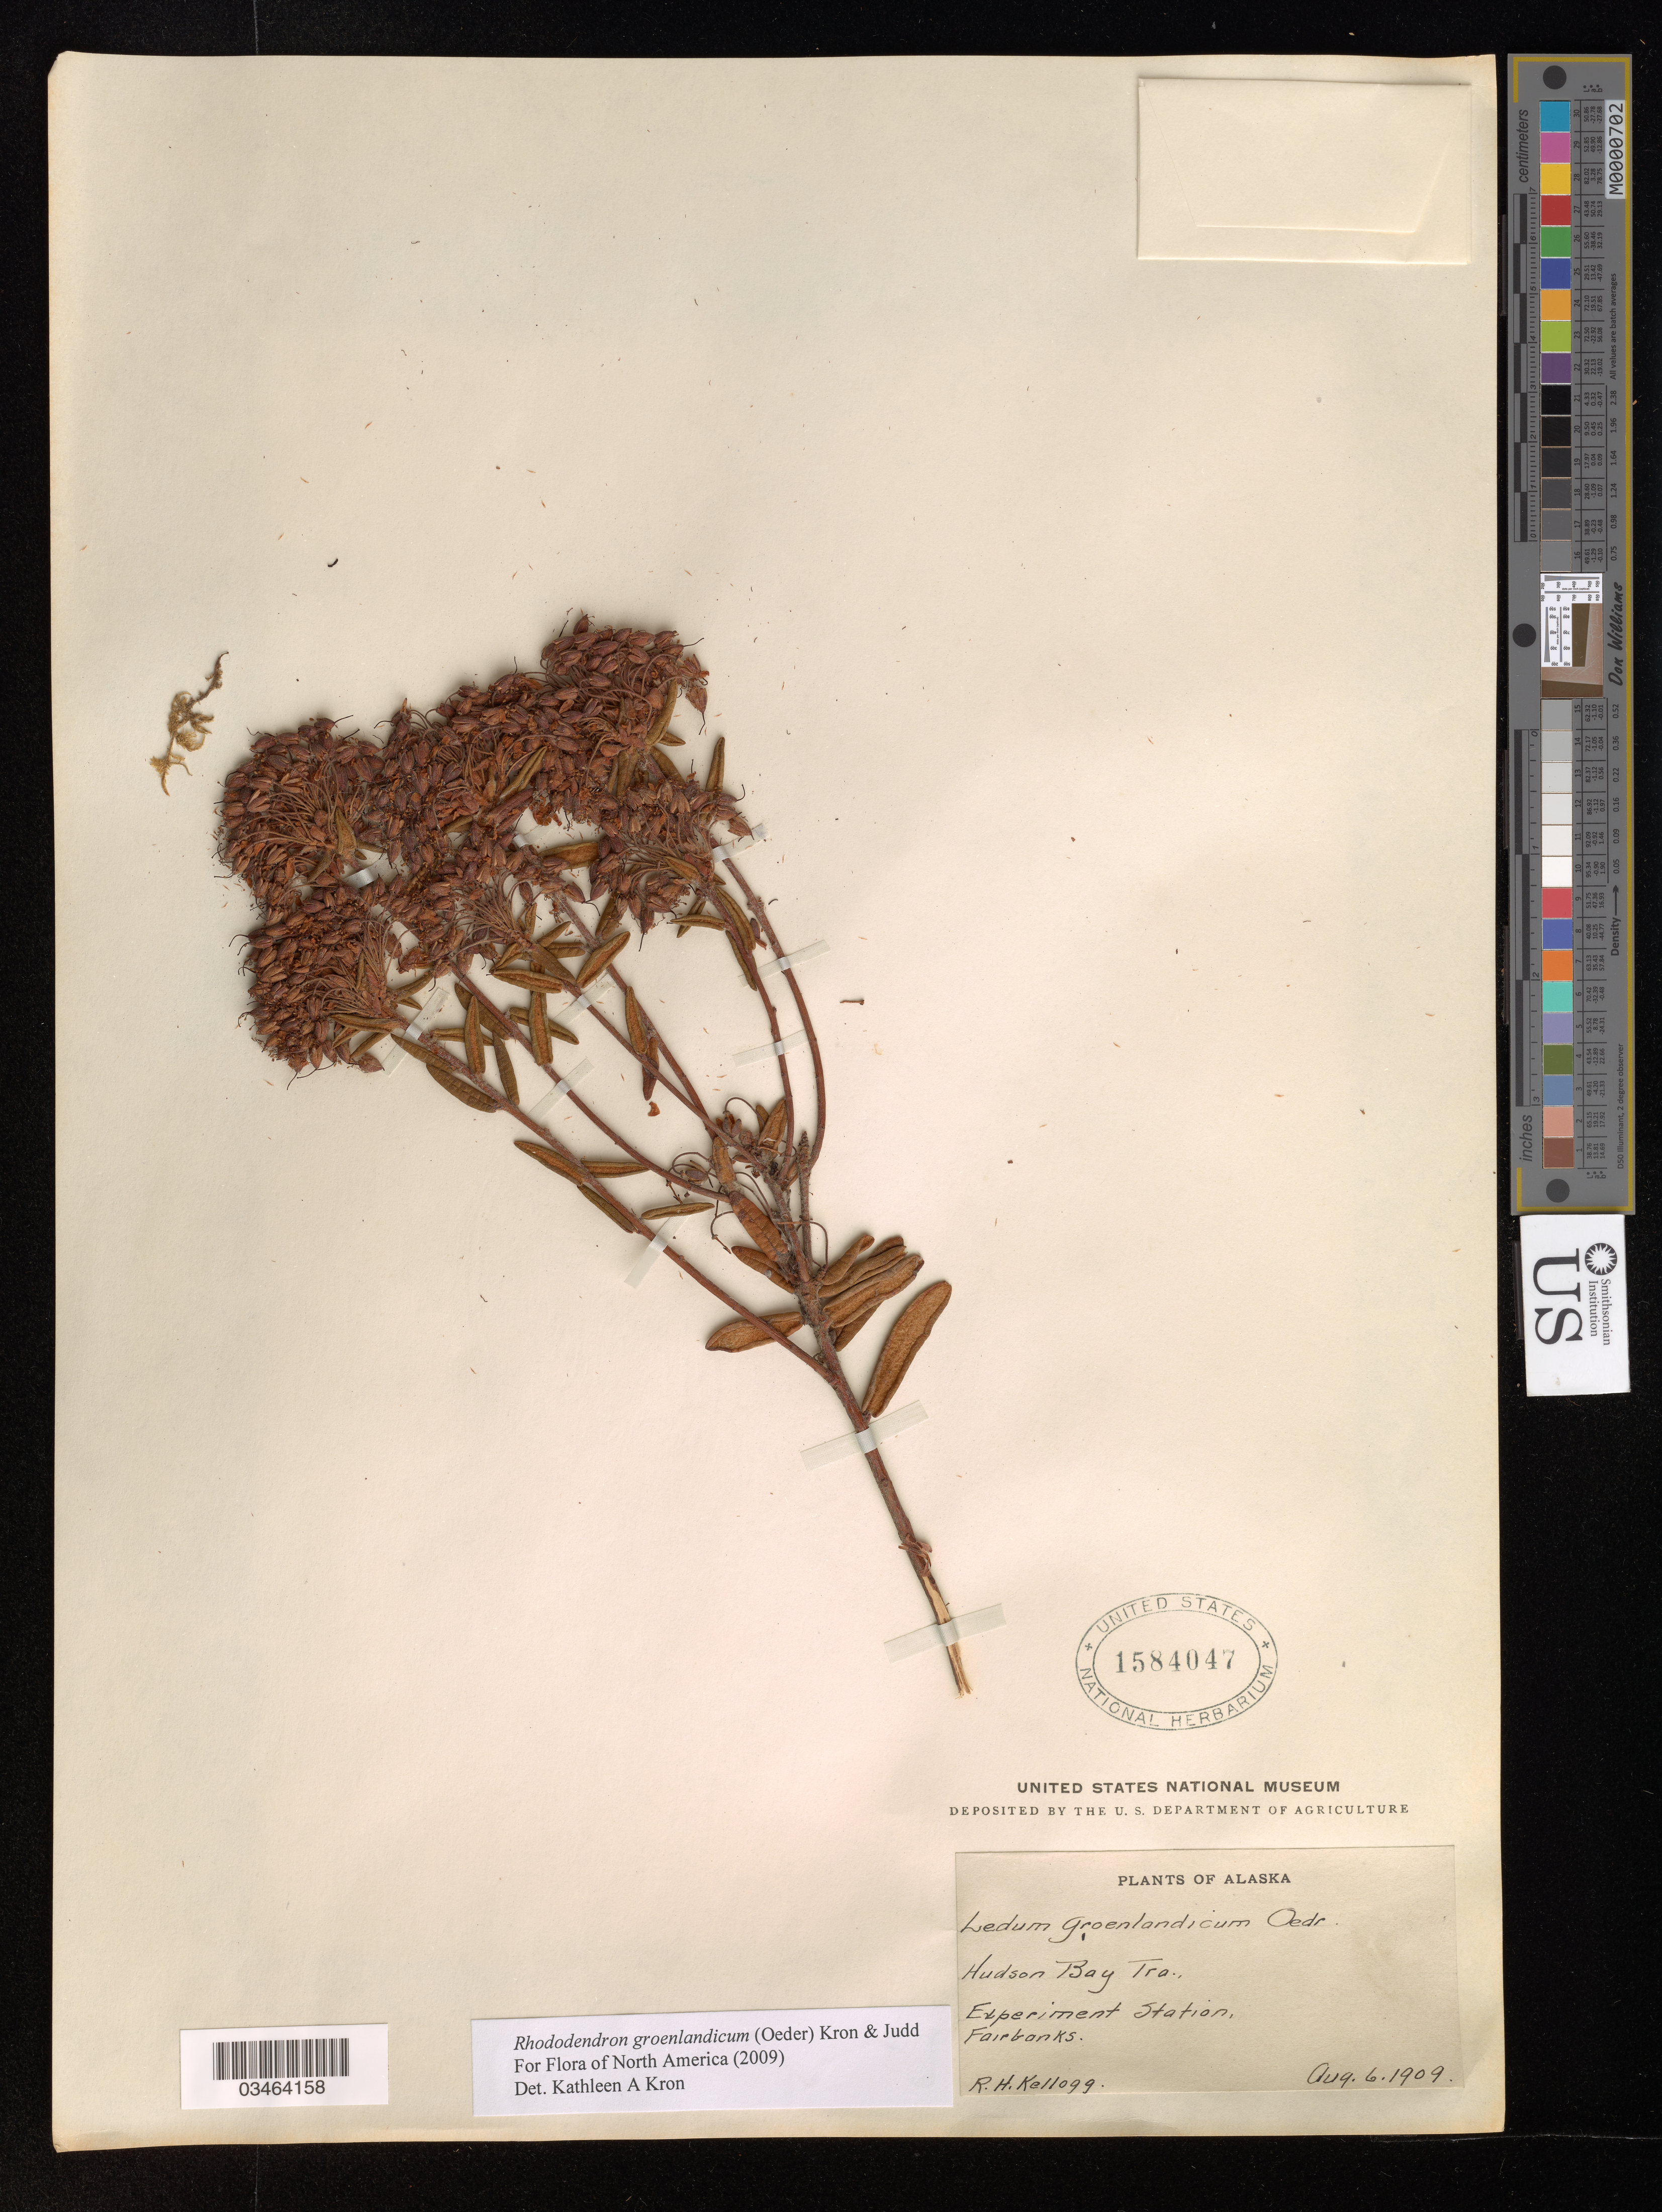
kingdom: Plantae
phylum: Tracheophyta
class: Magnoliopsida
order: Ericales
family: Ericaceae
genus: Rhododendron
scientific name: Rhododendron groenlandicum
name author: (Oeder) Kron & Judd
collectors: R. Kellogg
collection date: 1909-08-06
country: United States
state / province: Alaska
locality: Hudson Bay Tra. Experiment Station. Fairbanks.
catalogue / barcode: US 1584047